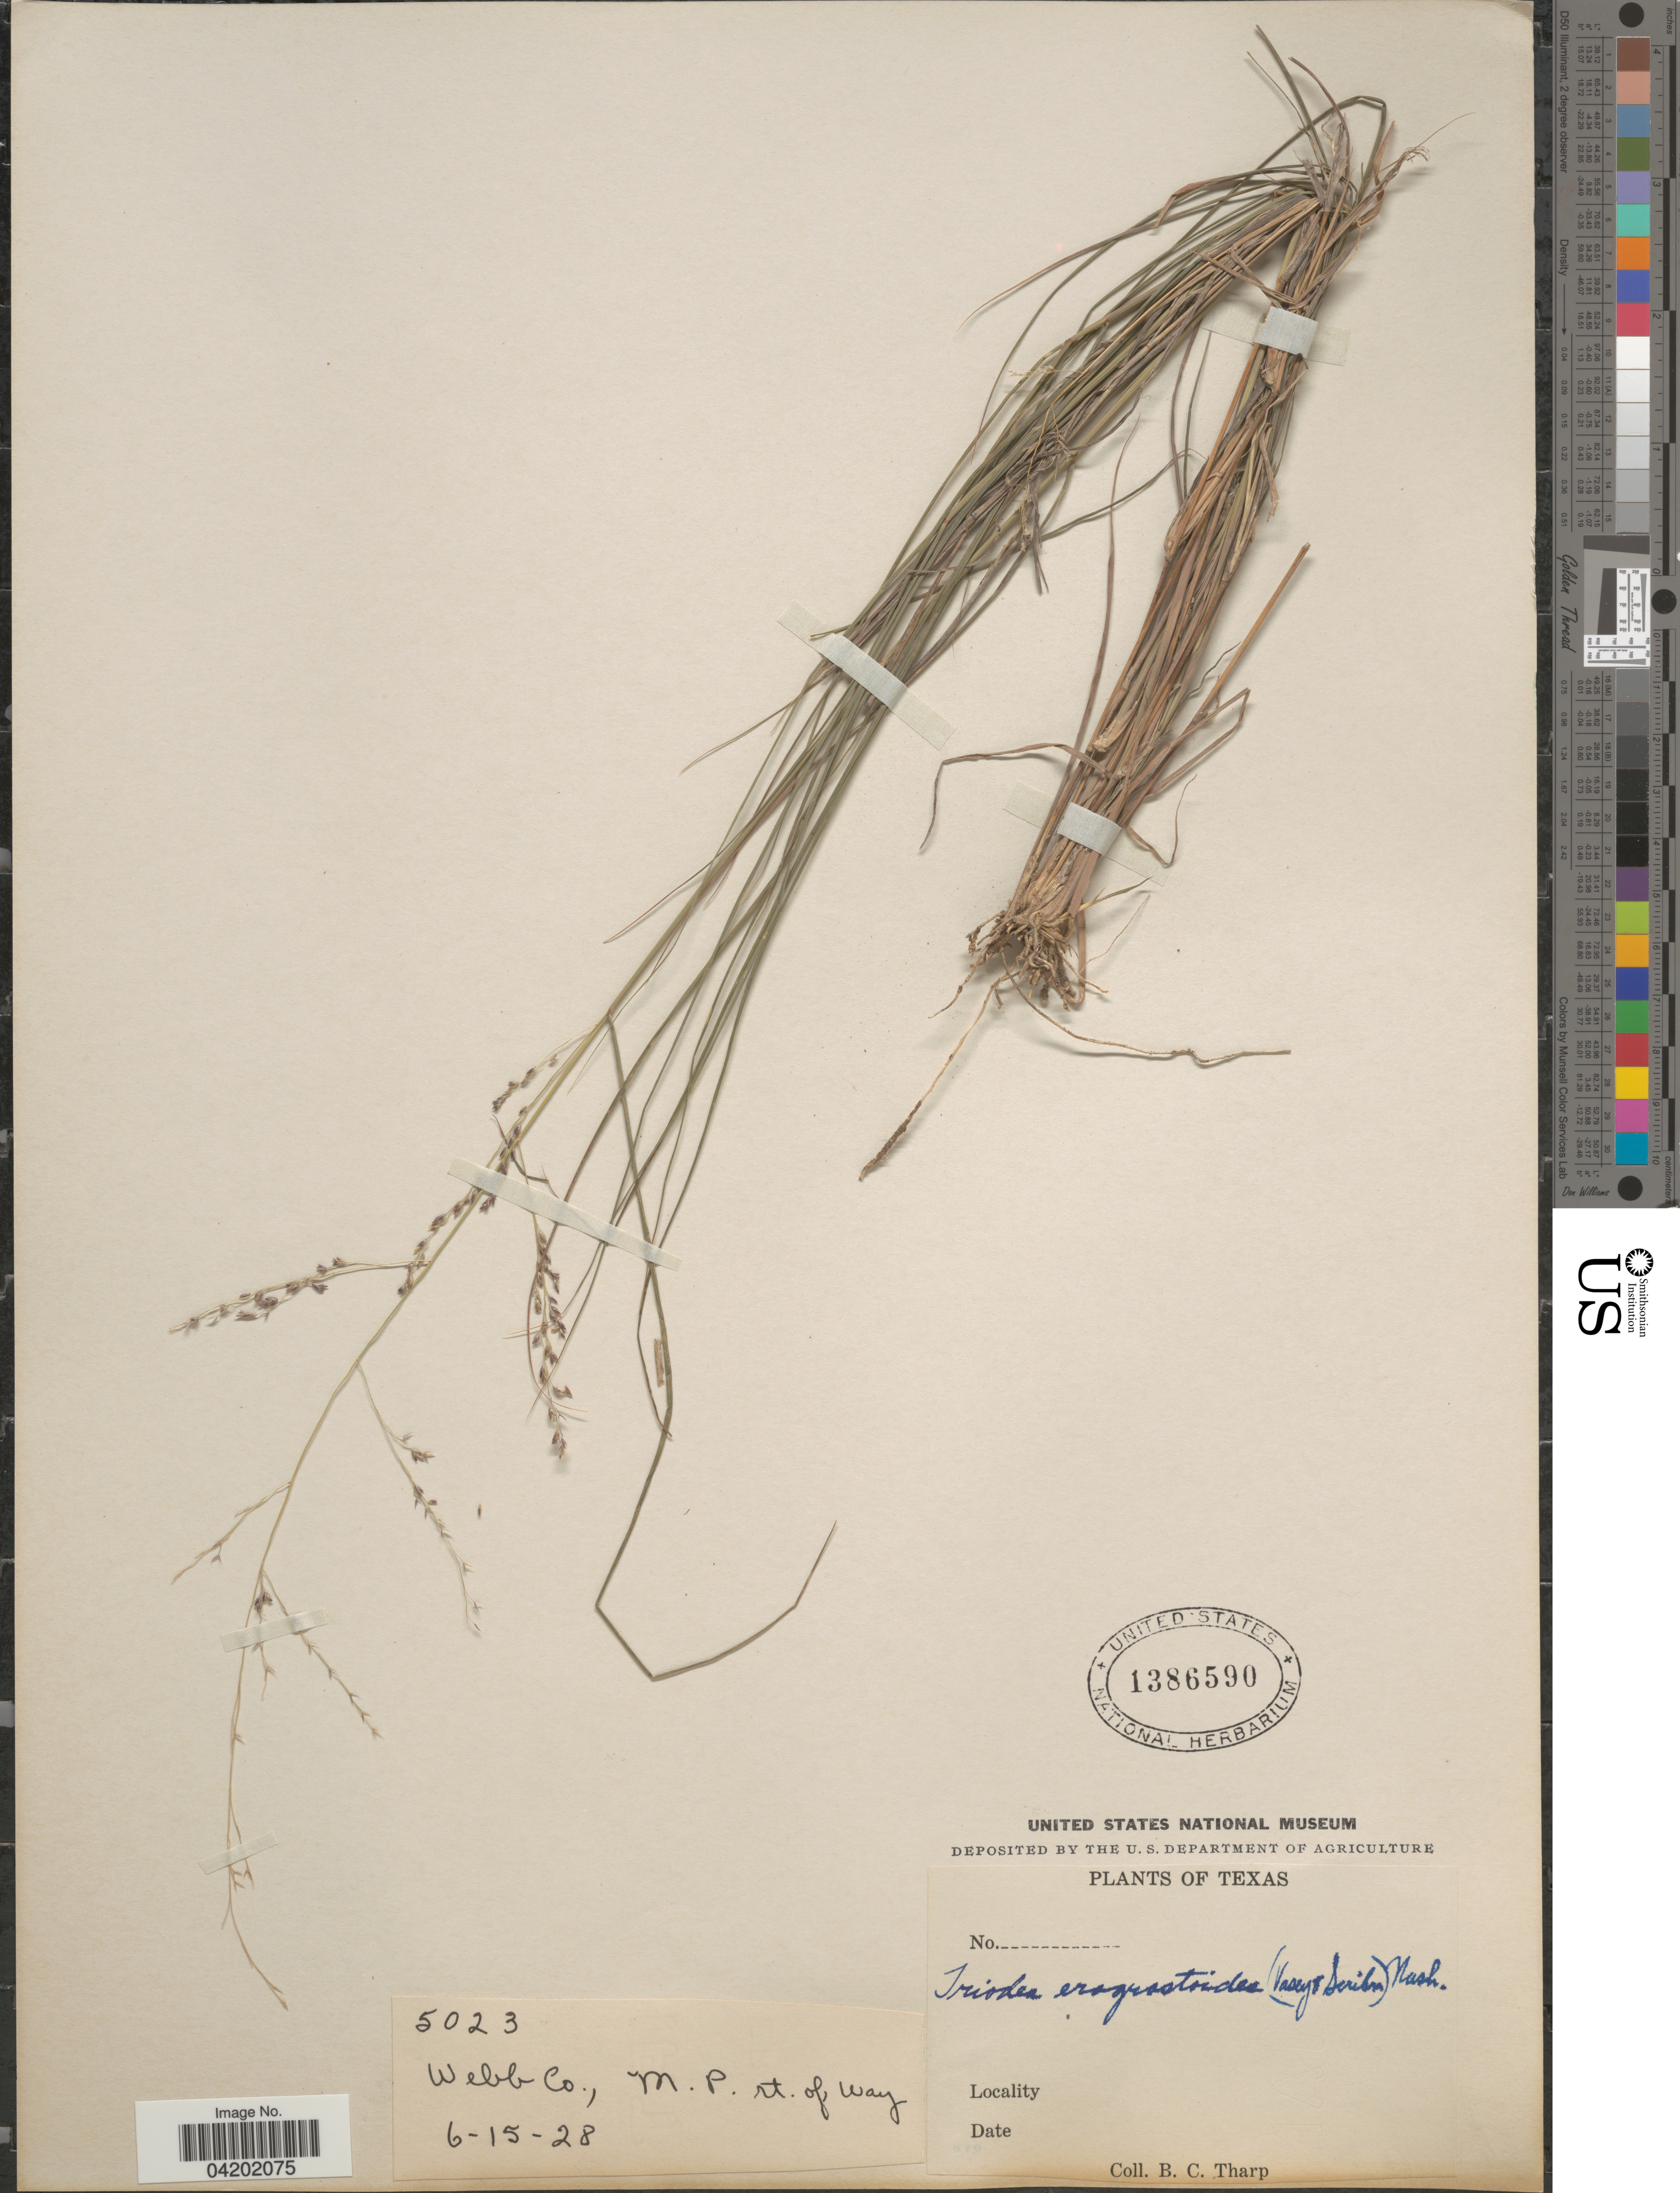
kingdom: Plantae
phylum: Tracheophyta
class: Liliopsida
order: Poales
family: Poaceae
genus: Triplasiella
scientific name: Triplasiella eragrostoides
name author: (Vasey & Scribn.) P.M. Peterson & Romasch.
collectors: B. C. Tharp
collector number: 5023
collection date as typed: Transcribed d/m/y: 15/6/28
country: United States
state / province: Texas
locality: Webb Co., M. P. rt. of Way.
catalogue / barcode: US 1386590